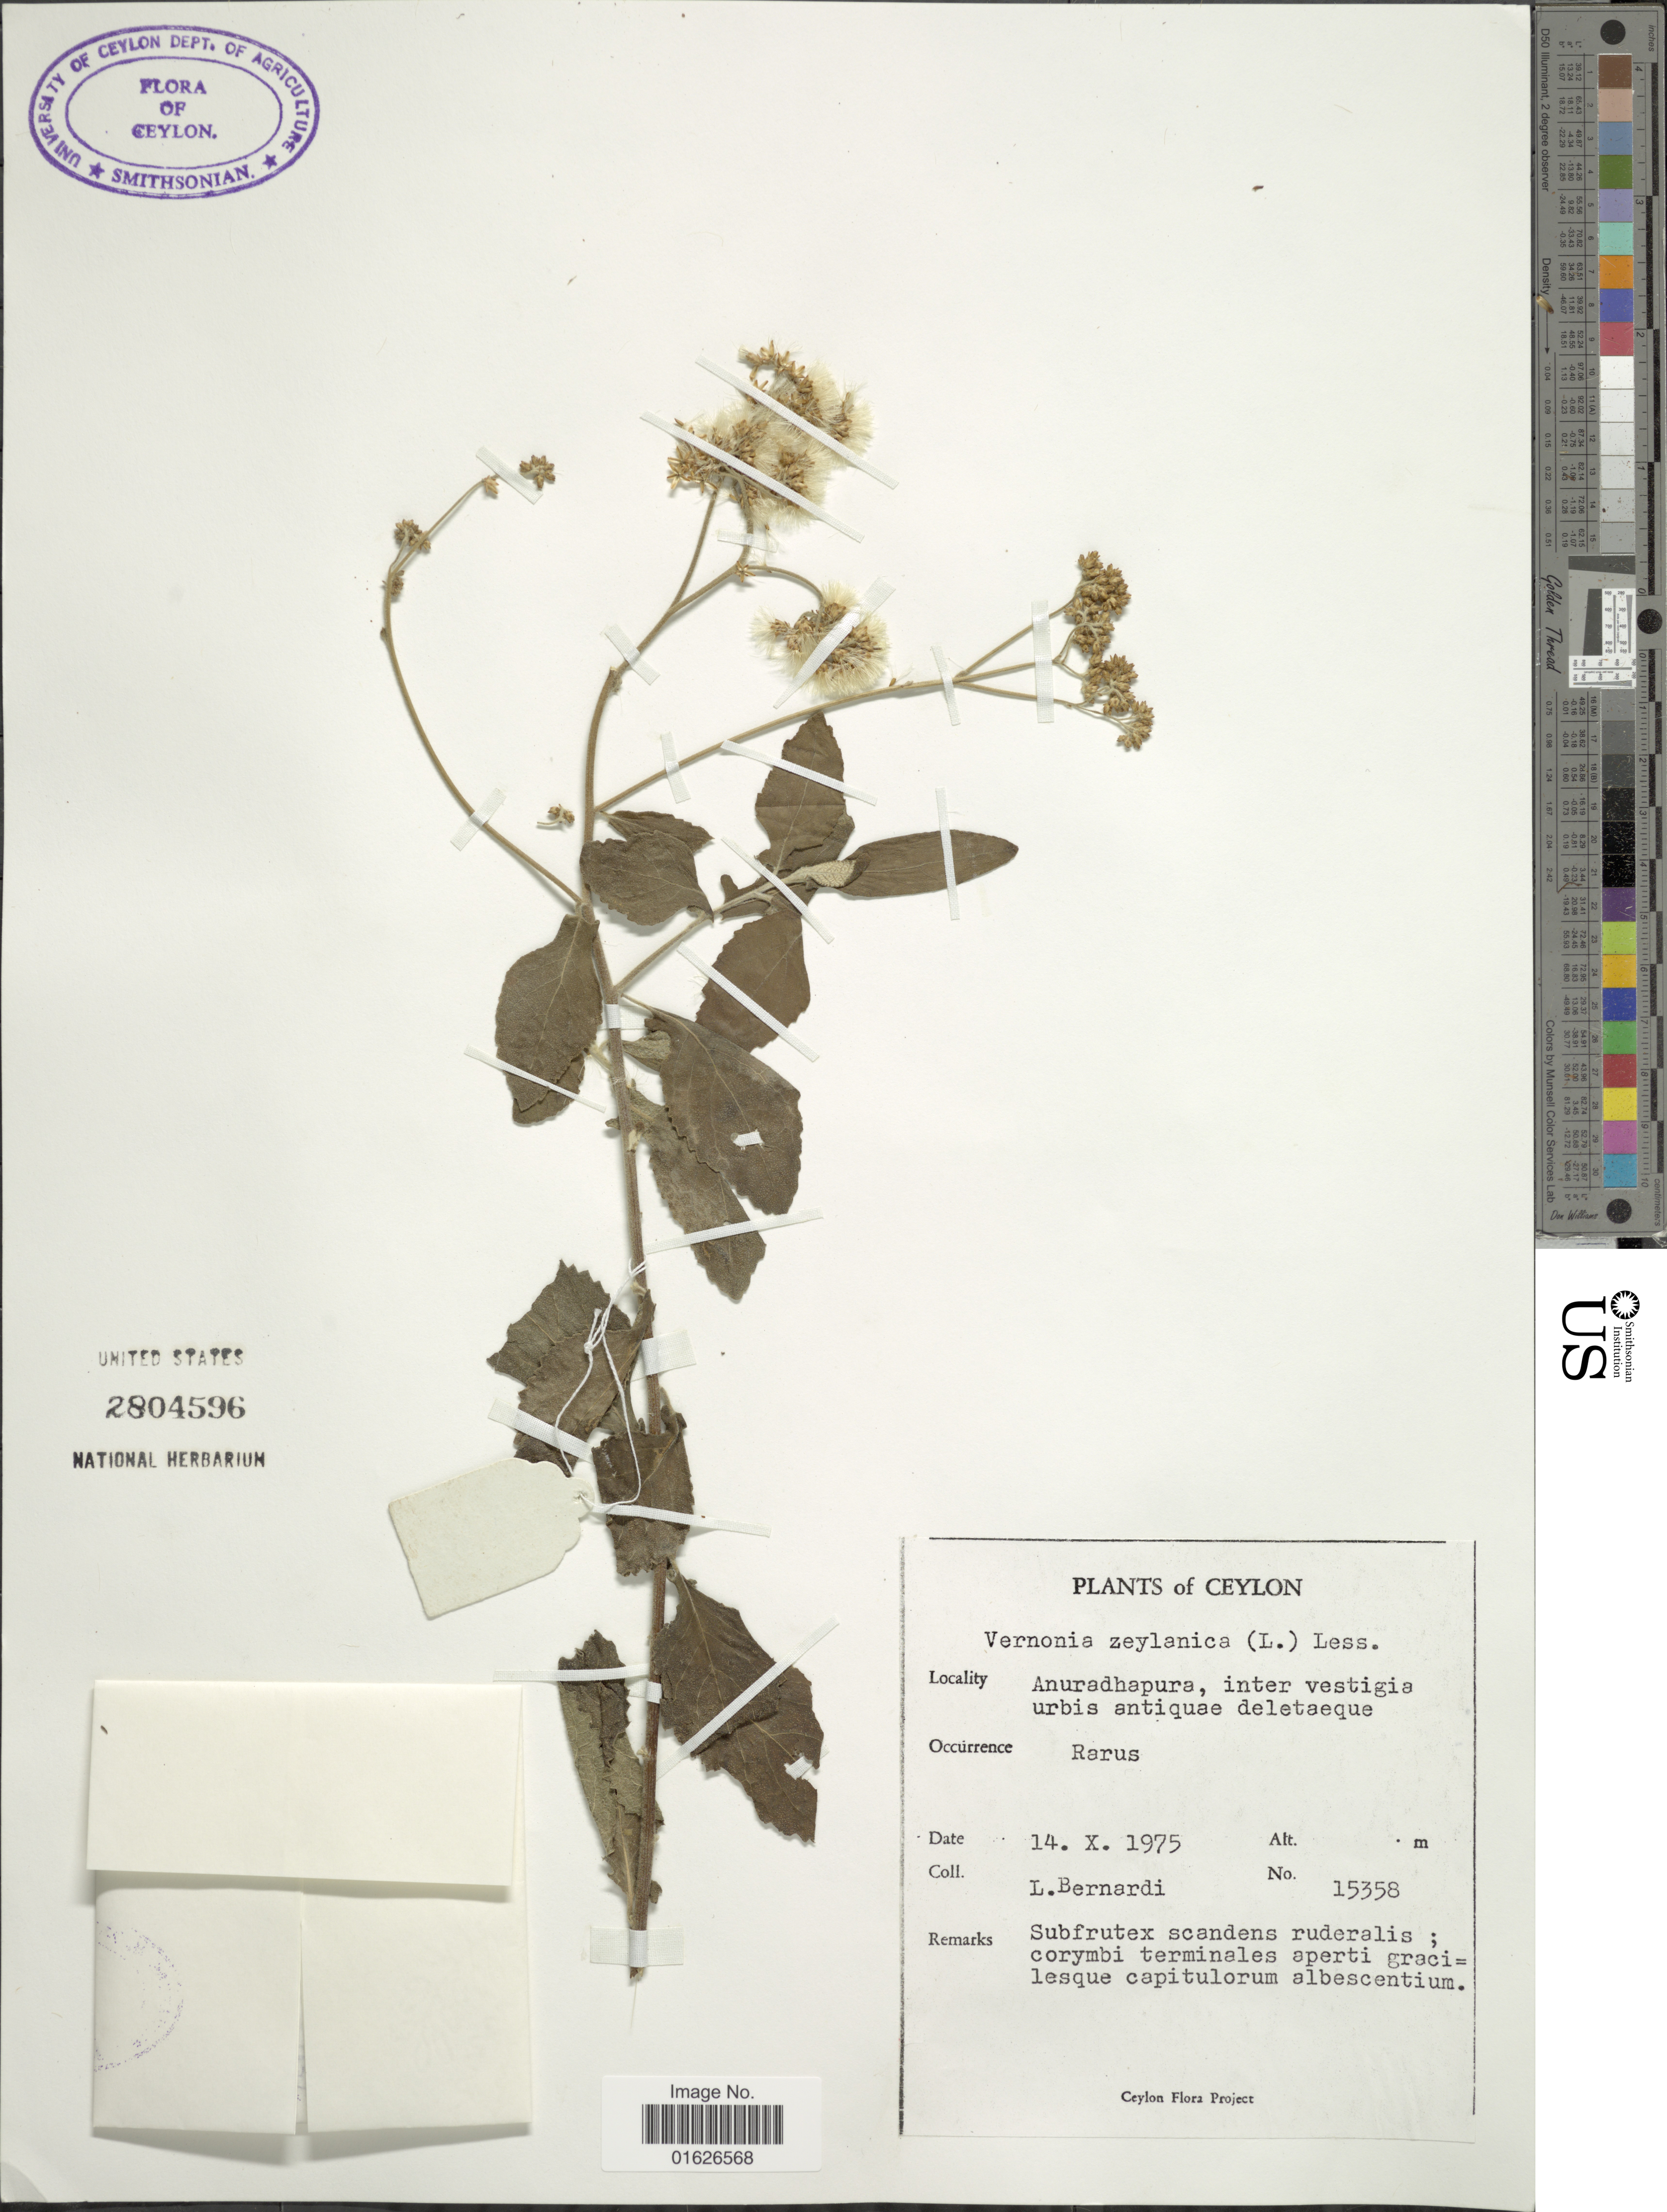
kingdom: Plantae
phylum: Tracheophyta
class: Magnoliopsida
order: Asterales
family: Asteraceae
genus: Jeffreycia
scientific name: Jeffreycia zeylanica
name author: (L.) H. Rob.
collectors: L. Bernardi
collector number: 15358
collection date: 1975-10-14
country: Sri Lanka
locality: Ceylon, Anuradhapura, Inter Verstigia urbis antiquae deletaeque, Rarus.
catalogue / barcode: US 2804596